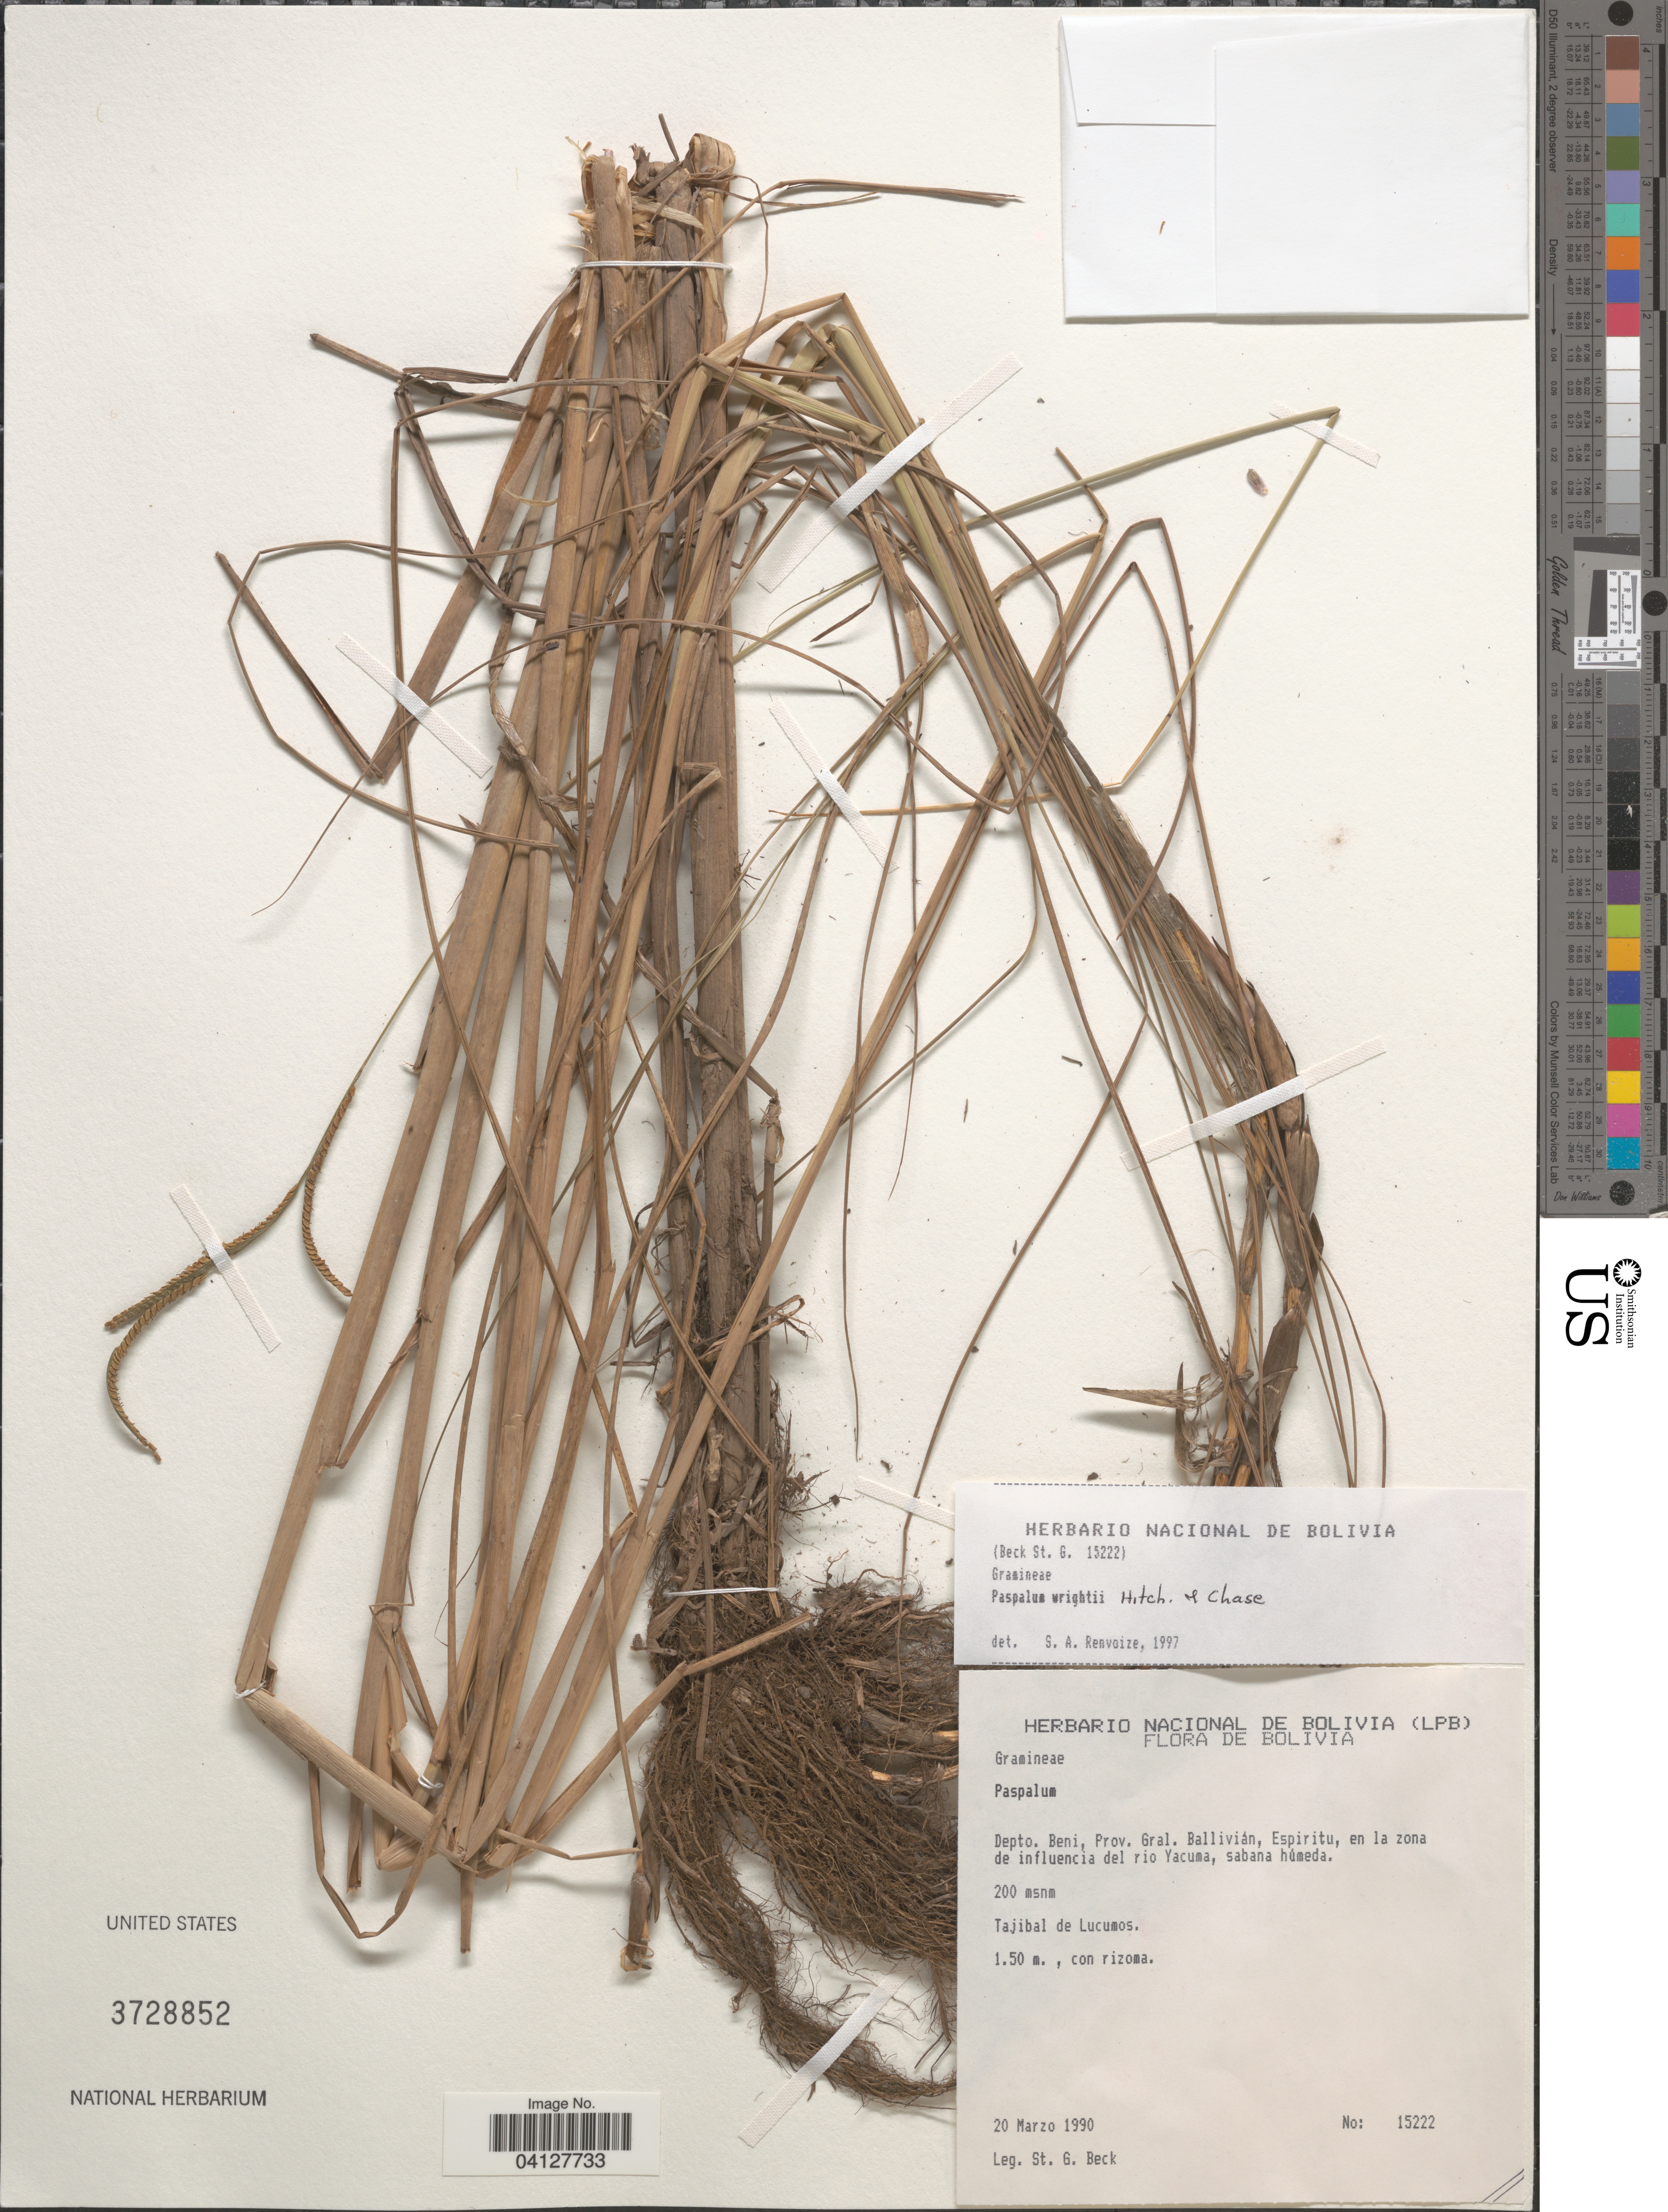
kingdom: Plantae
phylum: Tracheophyta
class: Liliopsida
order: Poales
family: Poaceae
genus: Paspalum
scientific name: Paspalum wrightii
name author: Hitchc. & Chase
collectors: S. G. Beck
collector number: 15222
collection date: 1990-03-20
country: Bolivia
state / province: Beni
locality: Depto. Beni, Prov. Gral. Ballivián, Espiritu, en la zona de influencia del rio Yacuma. Tajibal de Lucumos.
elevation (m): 200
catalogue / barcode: US 3728852